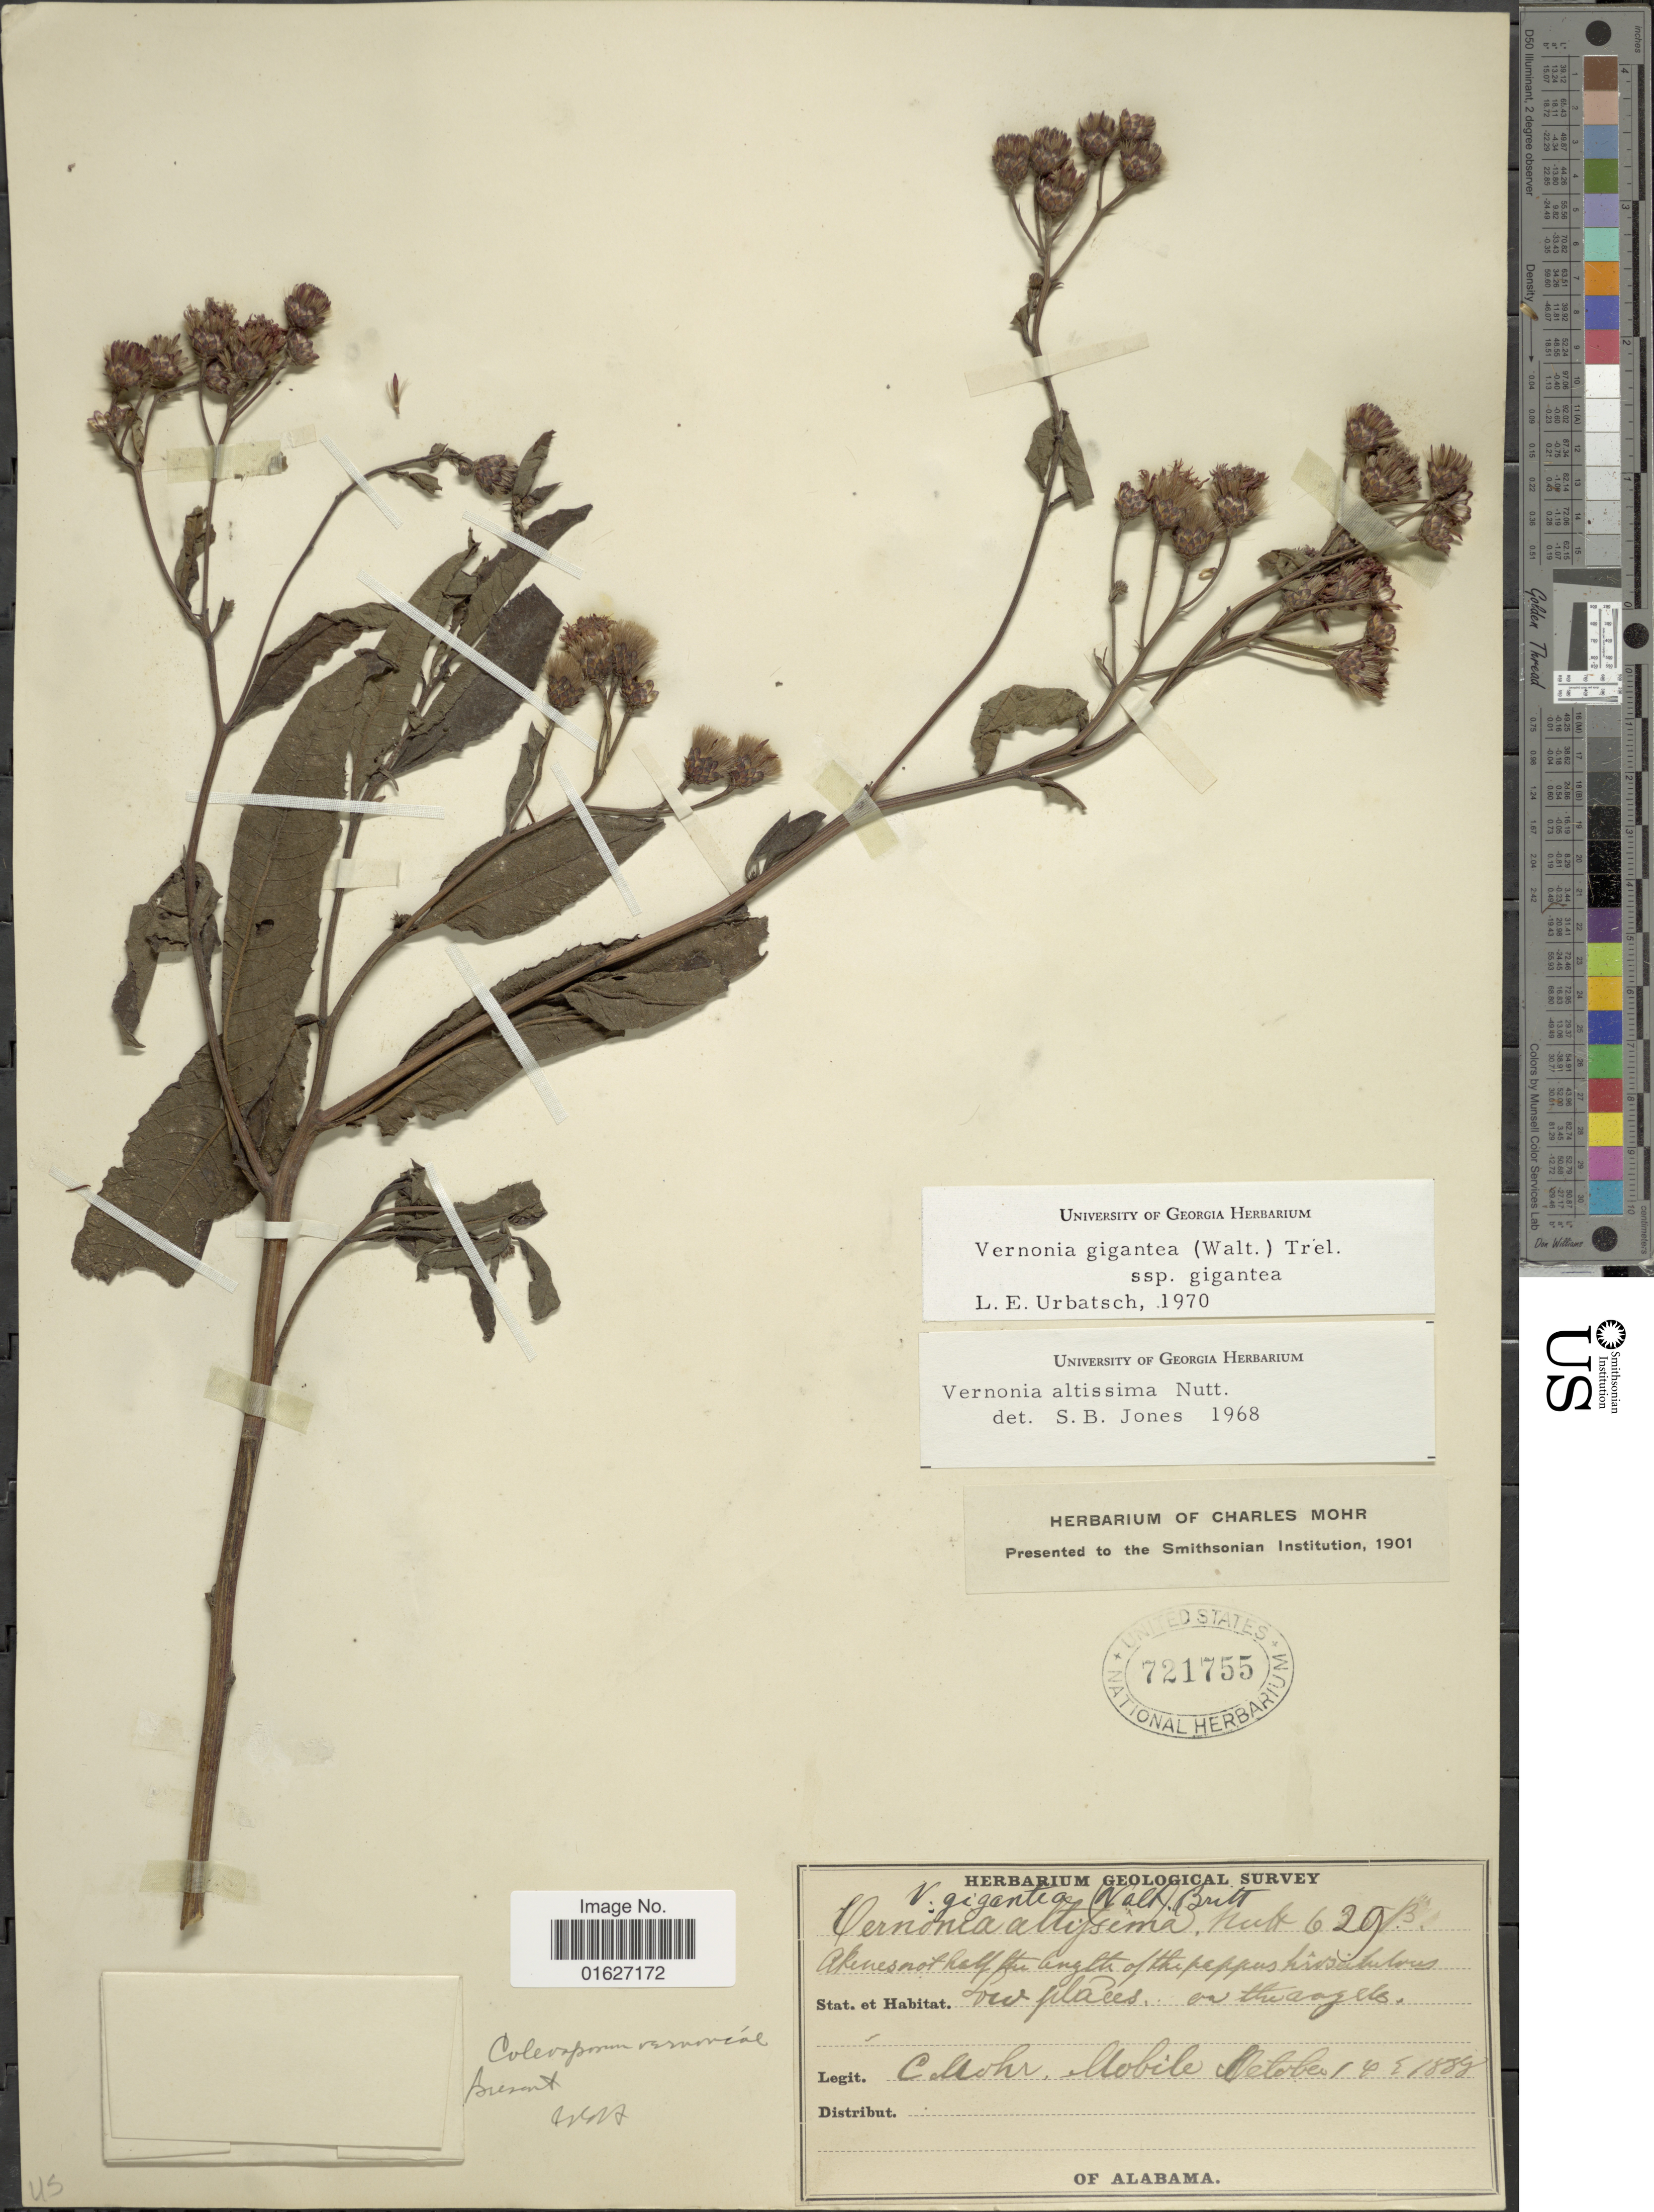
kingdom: Plantae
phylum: Tracheophyta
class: Magnoliopsida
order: Asterales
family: Asteraceae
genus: Vernonia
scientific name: Vernonia gigantea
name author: (Walter) Trel.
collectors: C. T. Mohr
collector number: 629B?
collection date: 1888-10-14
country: United States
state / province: Alabama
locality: Mobile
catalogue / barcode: US 721755